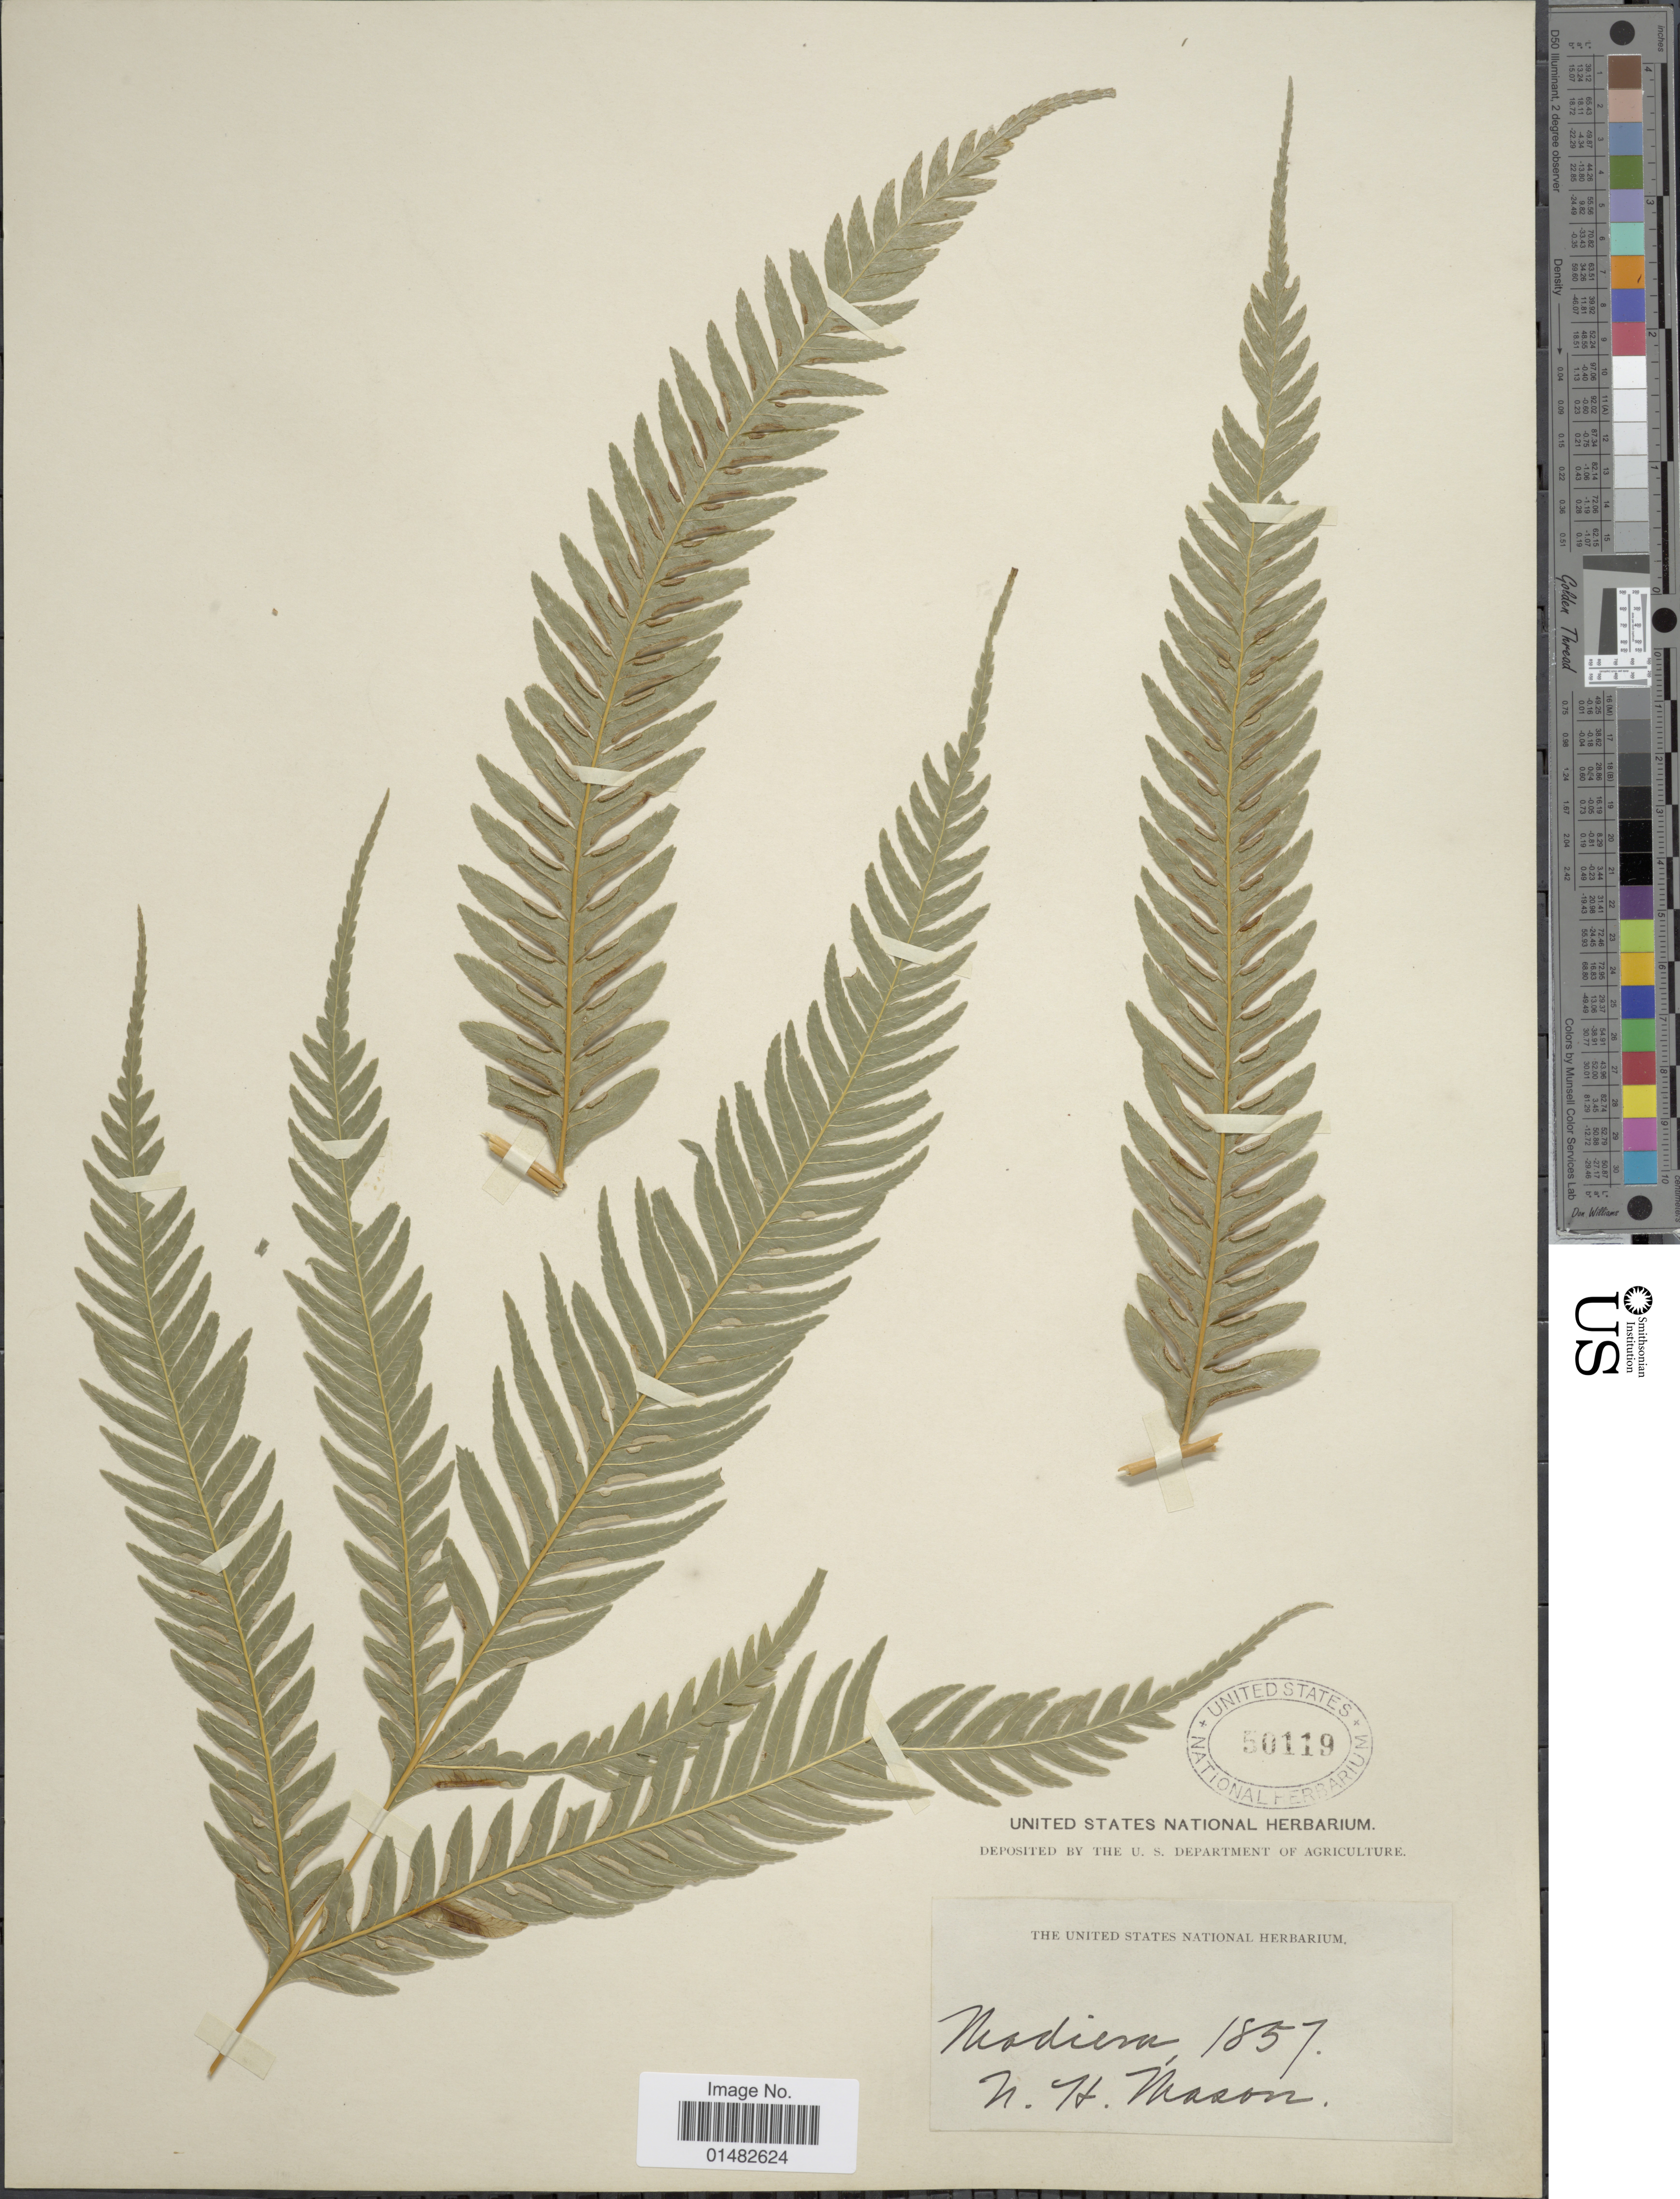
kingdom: Plantae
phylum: Tracheophyta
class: Polypodiopsida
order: Polypodiales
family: Pteridaceae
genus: Pteris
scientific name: Pteris arguta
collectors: N. Mason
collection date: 1857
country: Portugal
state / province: Madeira (Aut. Reg.)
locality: Madiera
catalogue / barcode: US 50119